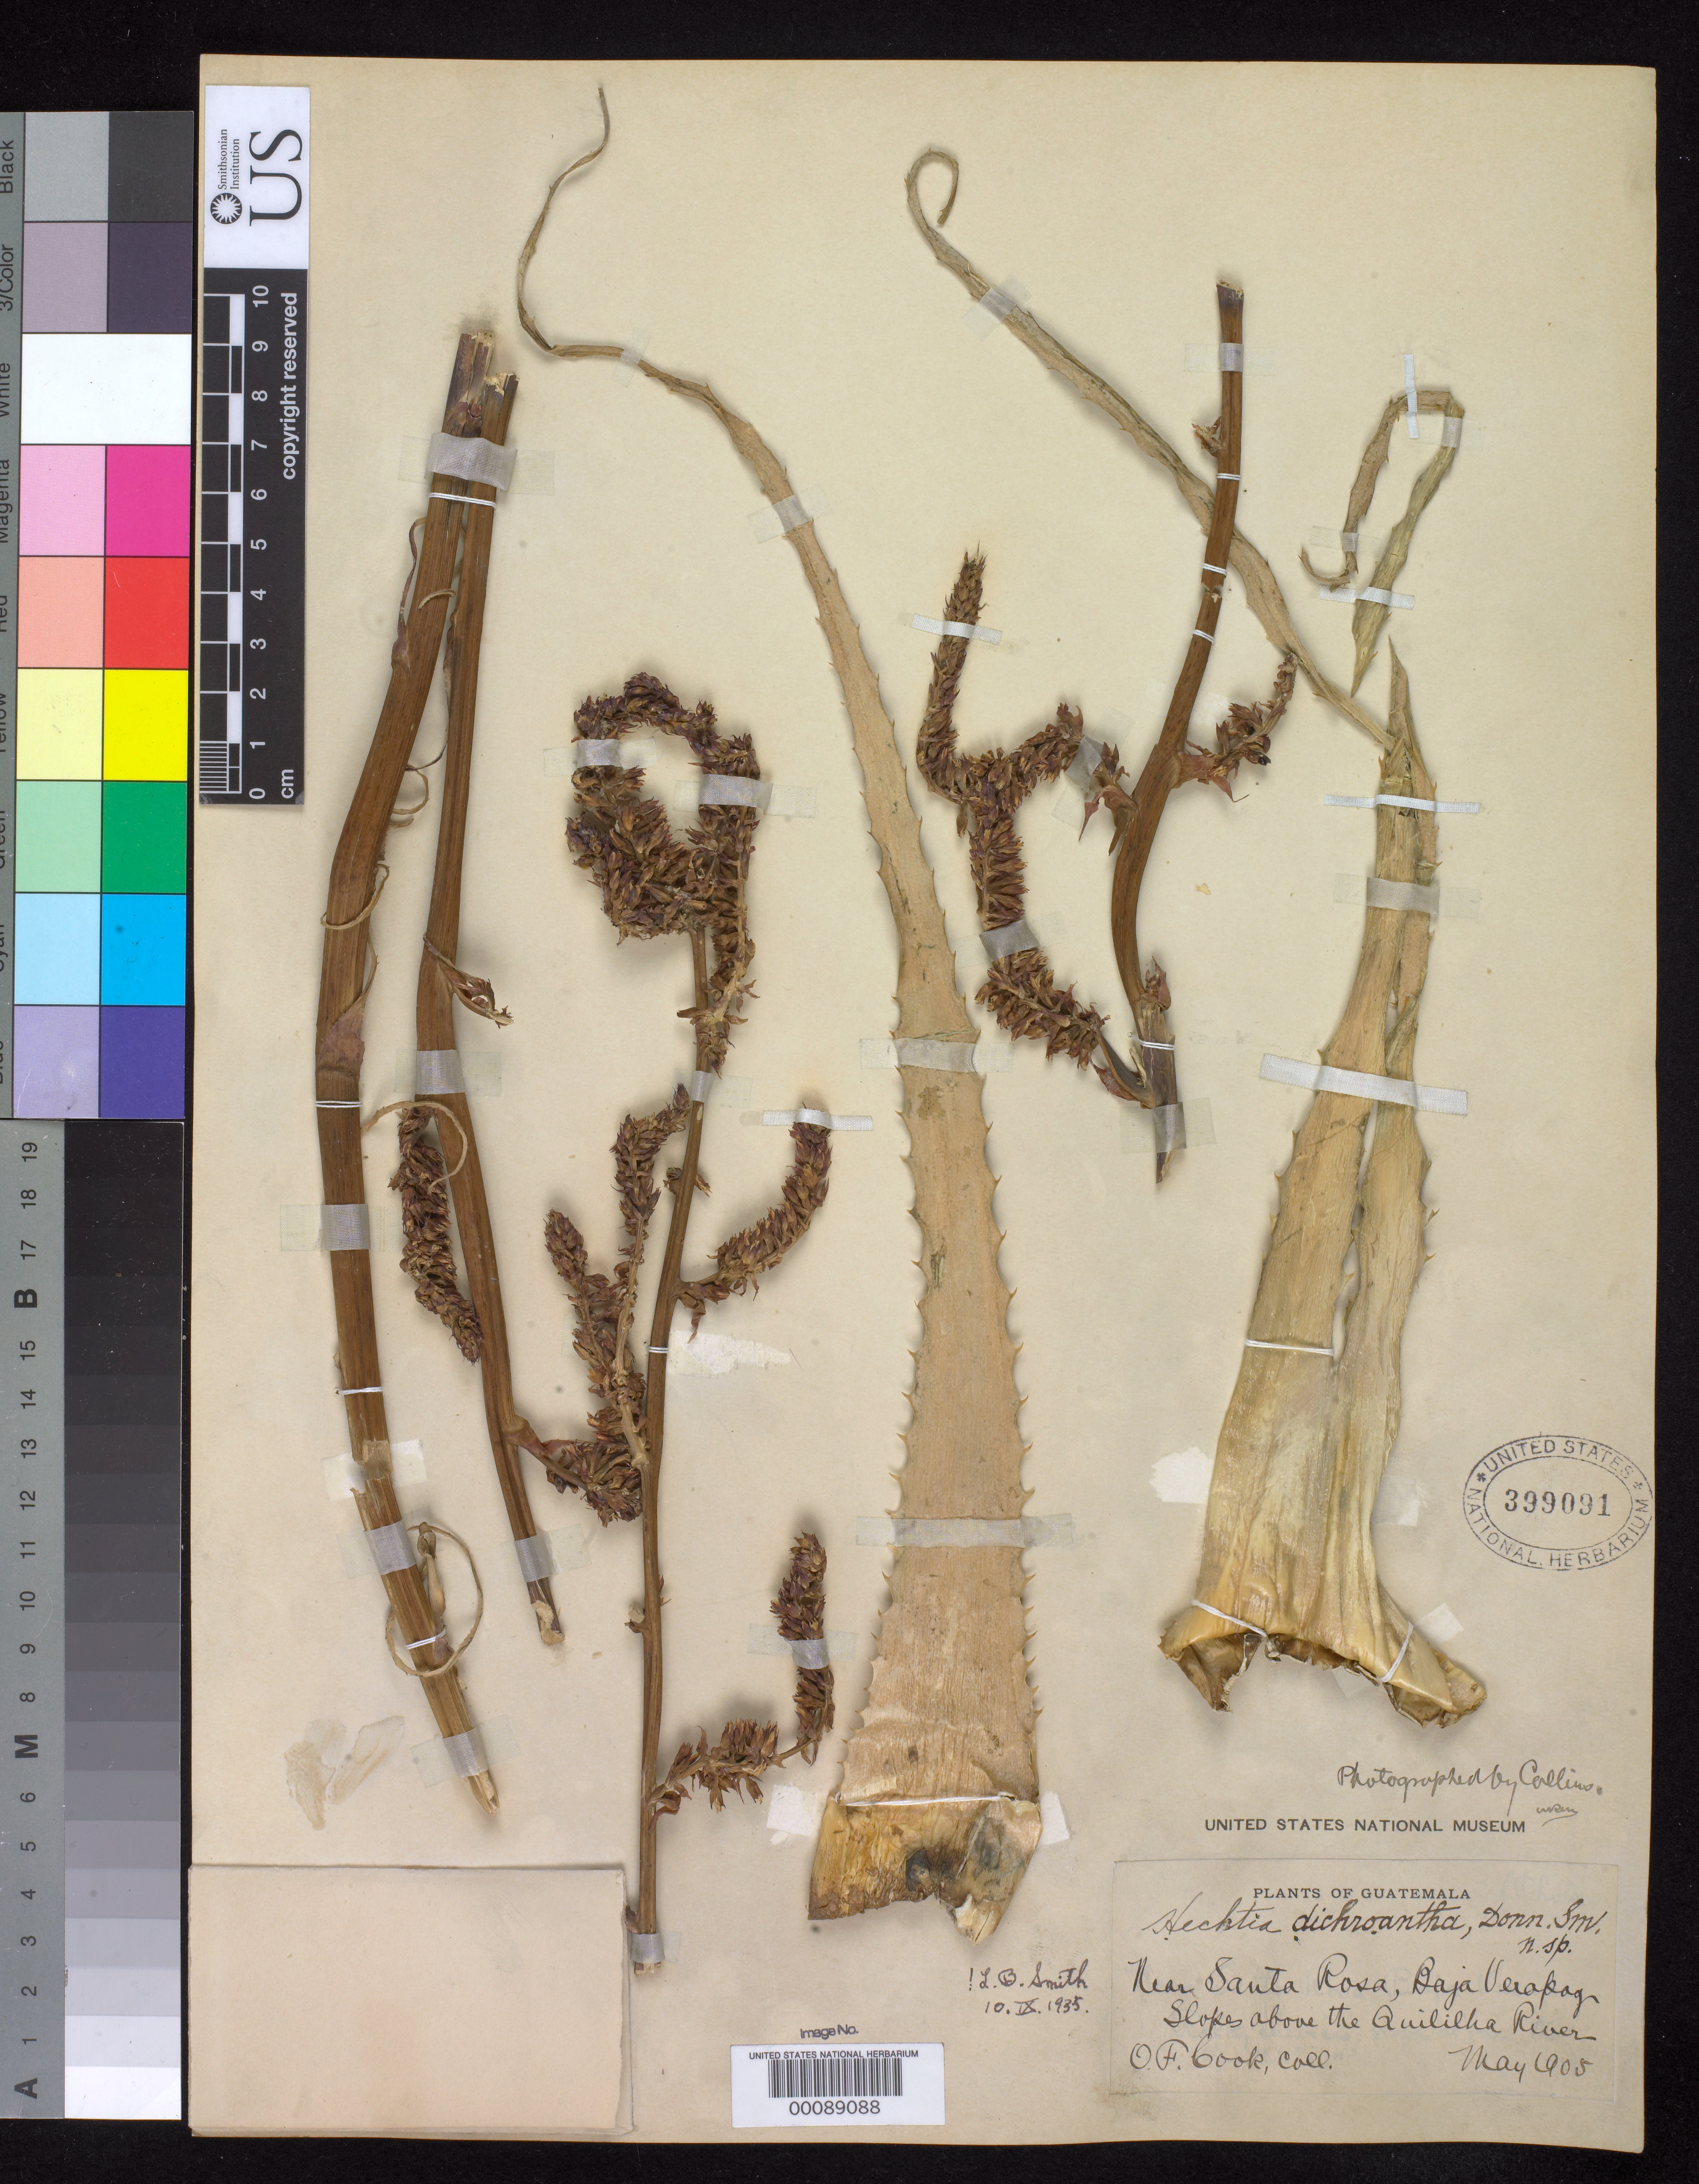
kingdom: Plantae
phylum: Tracheophyta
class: Liliopsida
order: Poales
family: Bromeliaceae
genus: Hechtia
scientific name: Hechtia dichroantha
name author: Donn. Sm.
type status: Holotype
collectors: O. F. Cook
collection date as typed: May 1905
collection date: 1905-05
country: Guatemala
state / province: Baja Verapaz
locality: Quilila, near Santa Rosa.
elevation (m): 1600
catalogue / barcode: US 399091